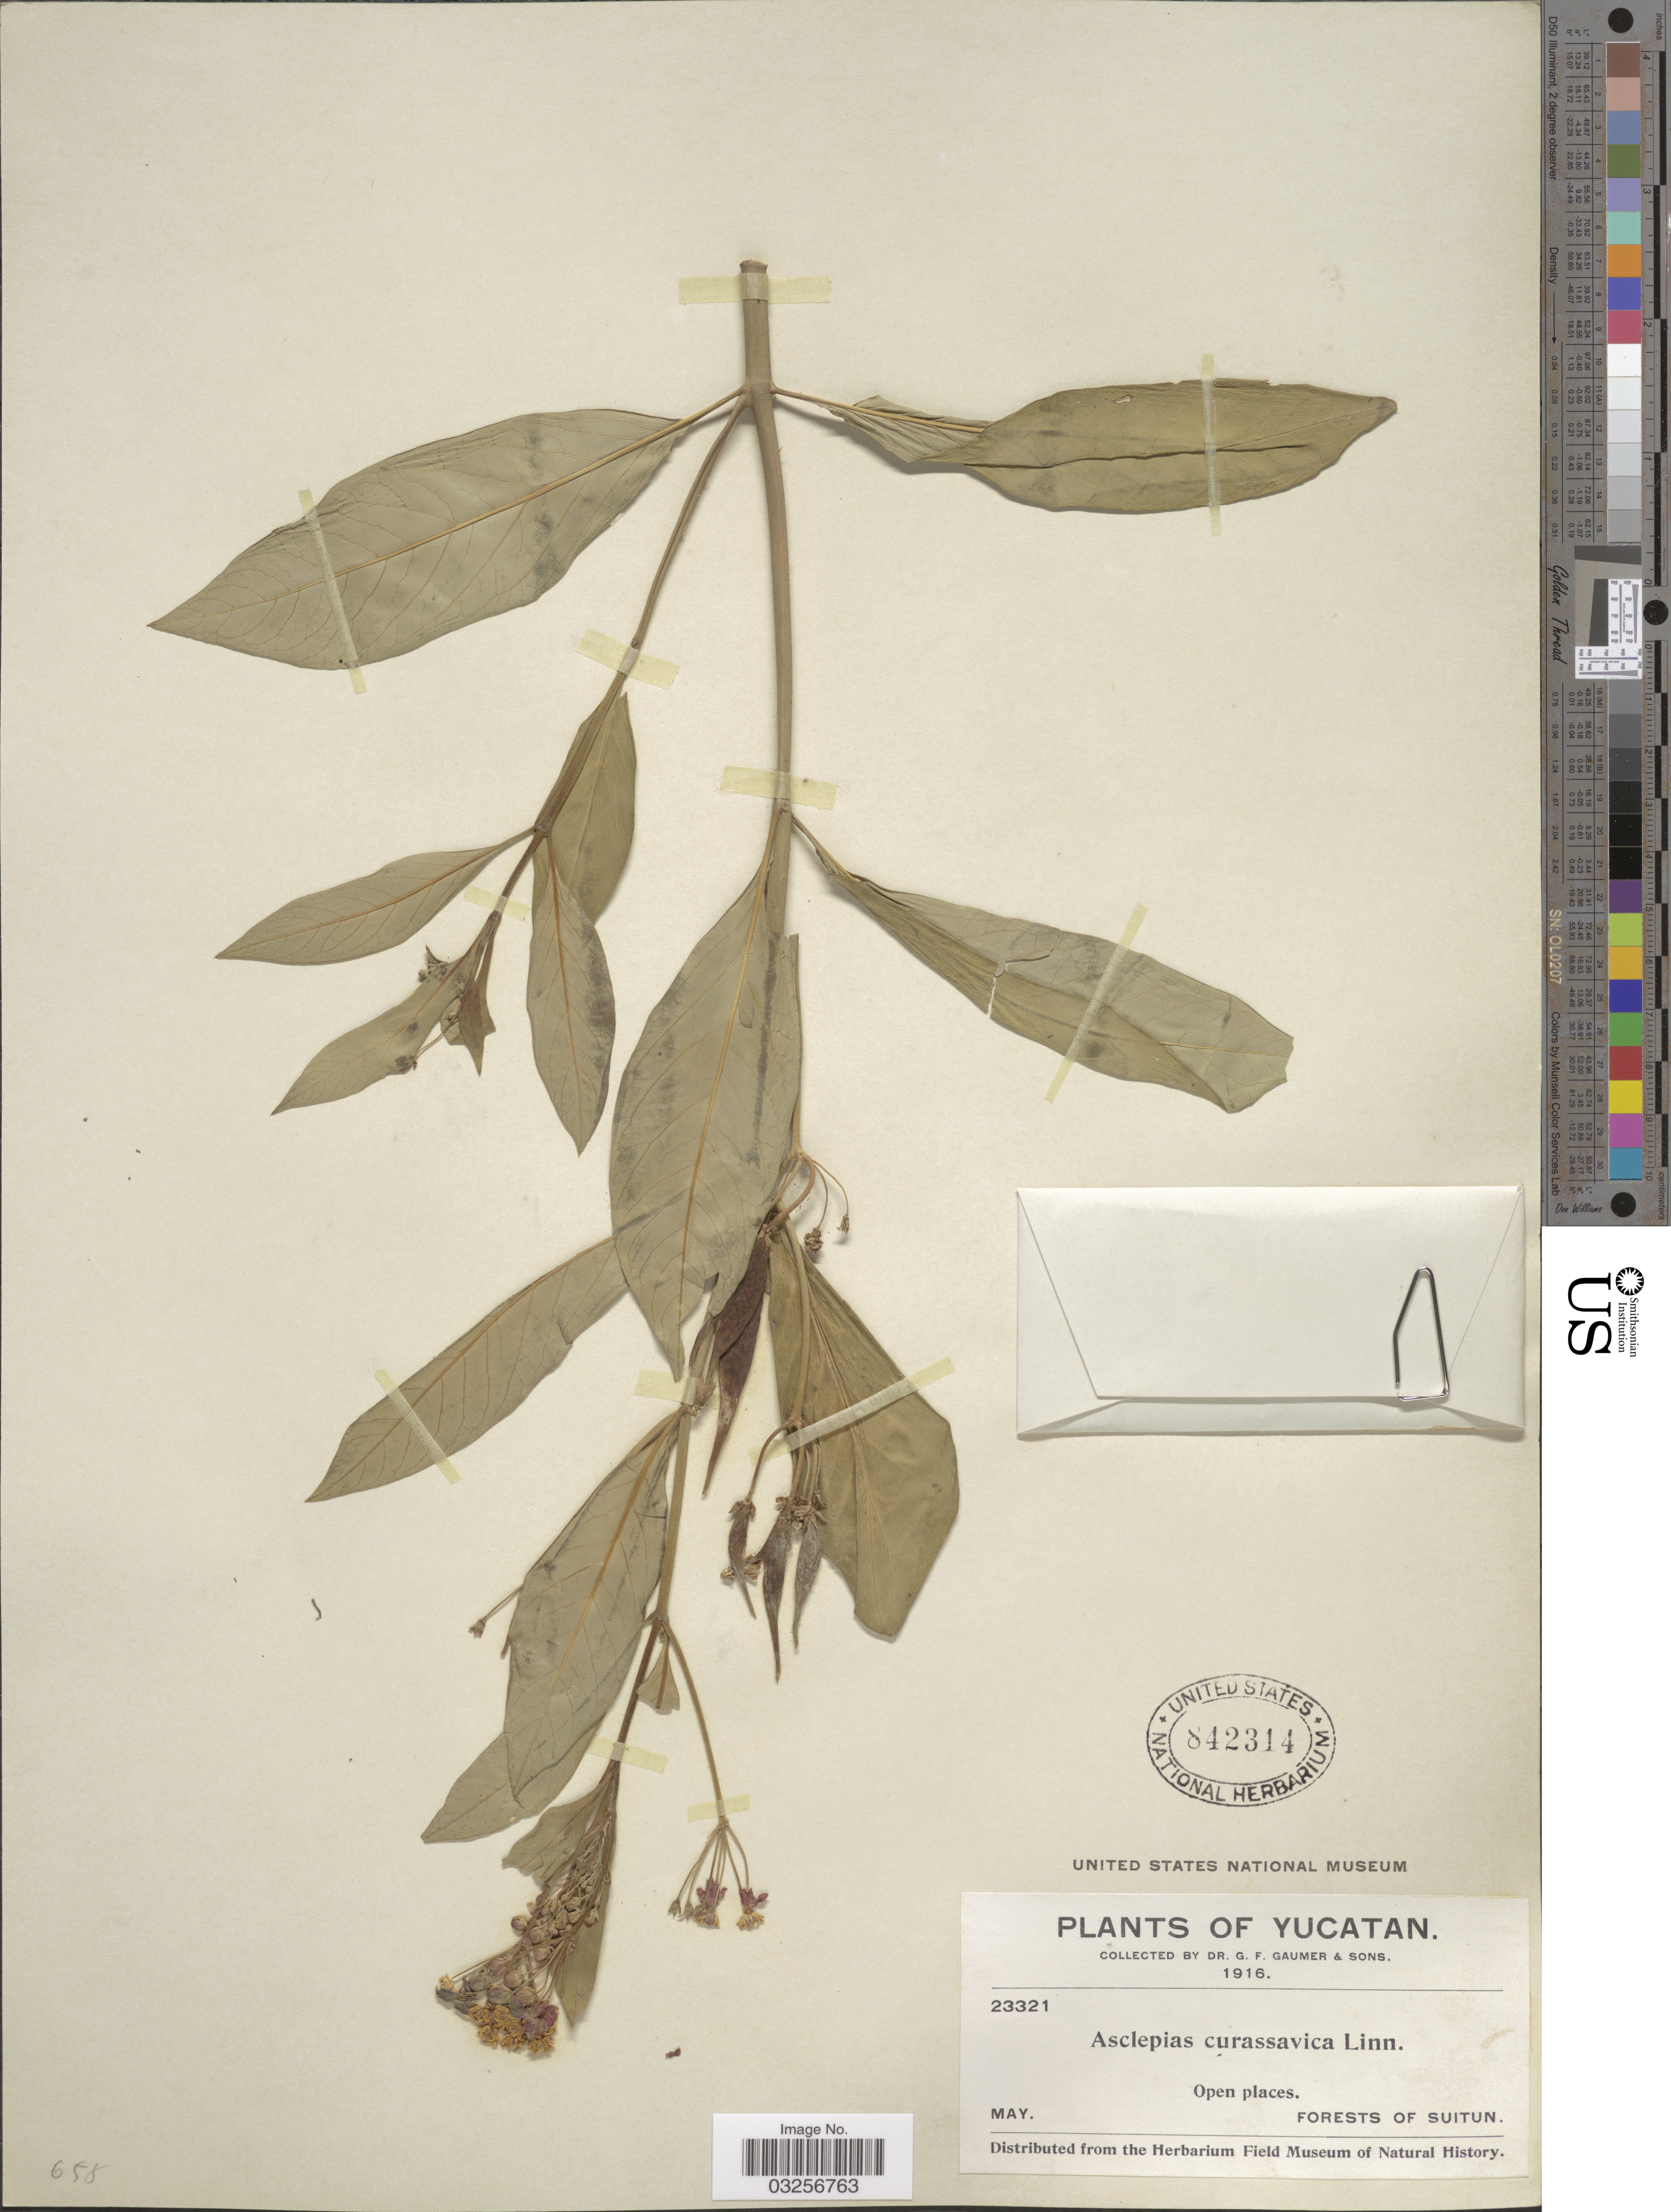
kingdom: Plantae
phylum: Tracheophyta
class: Magnoliopsida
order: Gentianales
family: Apocynaceae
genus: Asclepias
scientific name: Asclepias curassavica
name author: L.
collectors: G. F. Gaumer & Sons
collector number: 23321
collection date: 1916-05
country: Mexico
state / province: Yucatán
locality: Forests of Suitun.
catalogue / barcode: US 842314